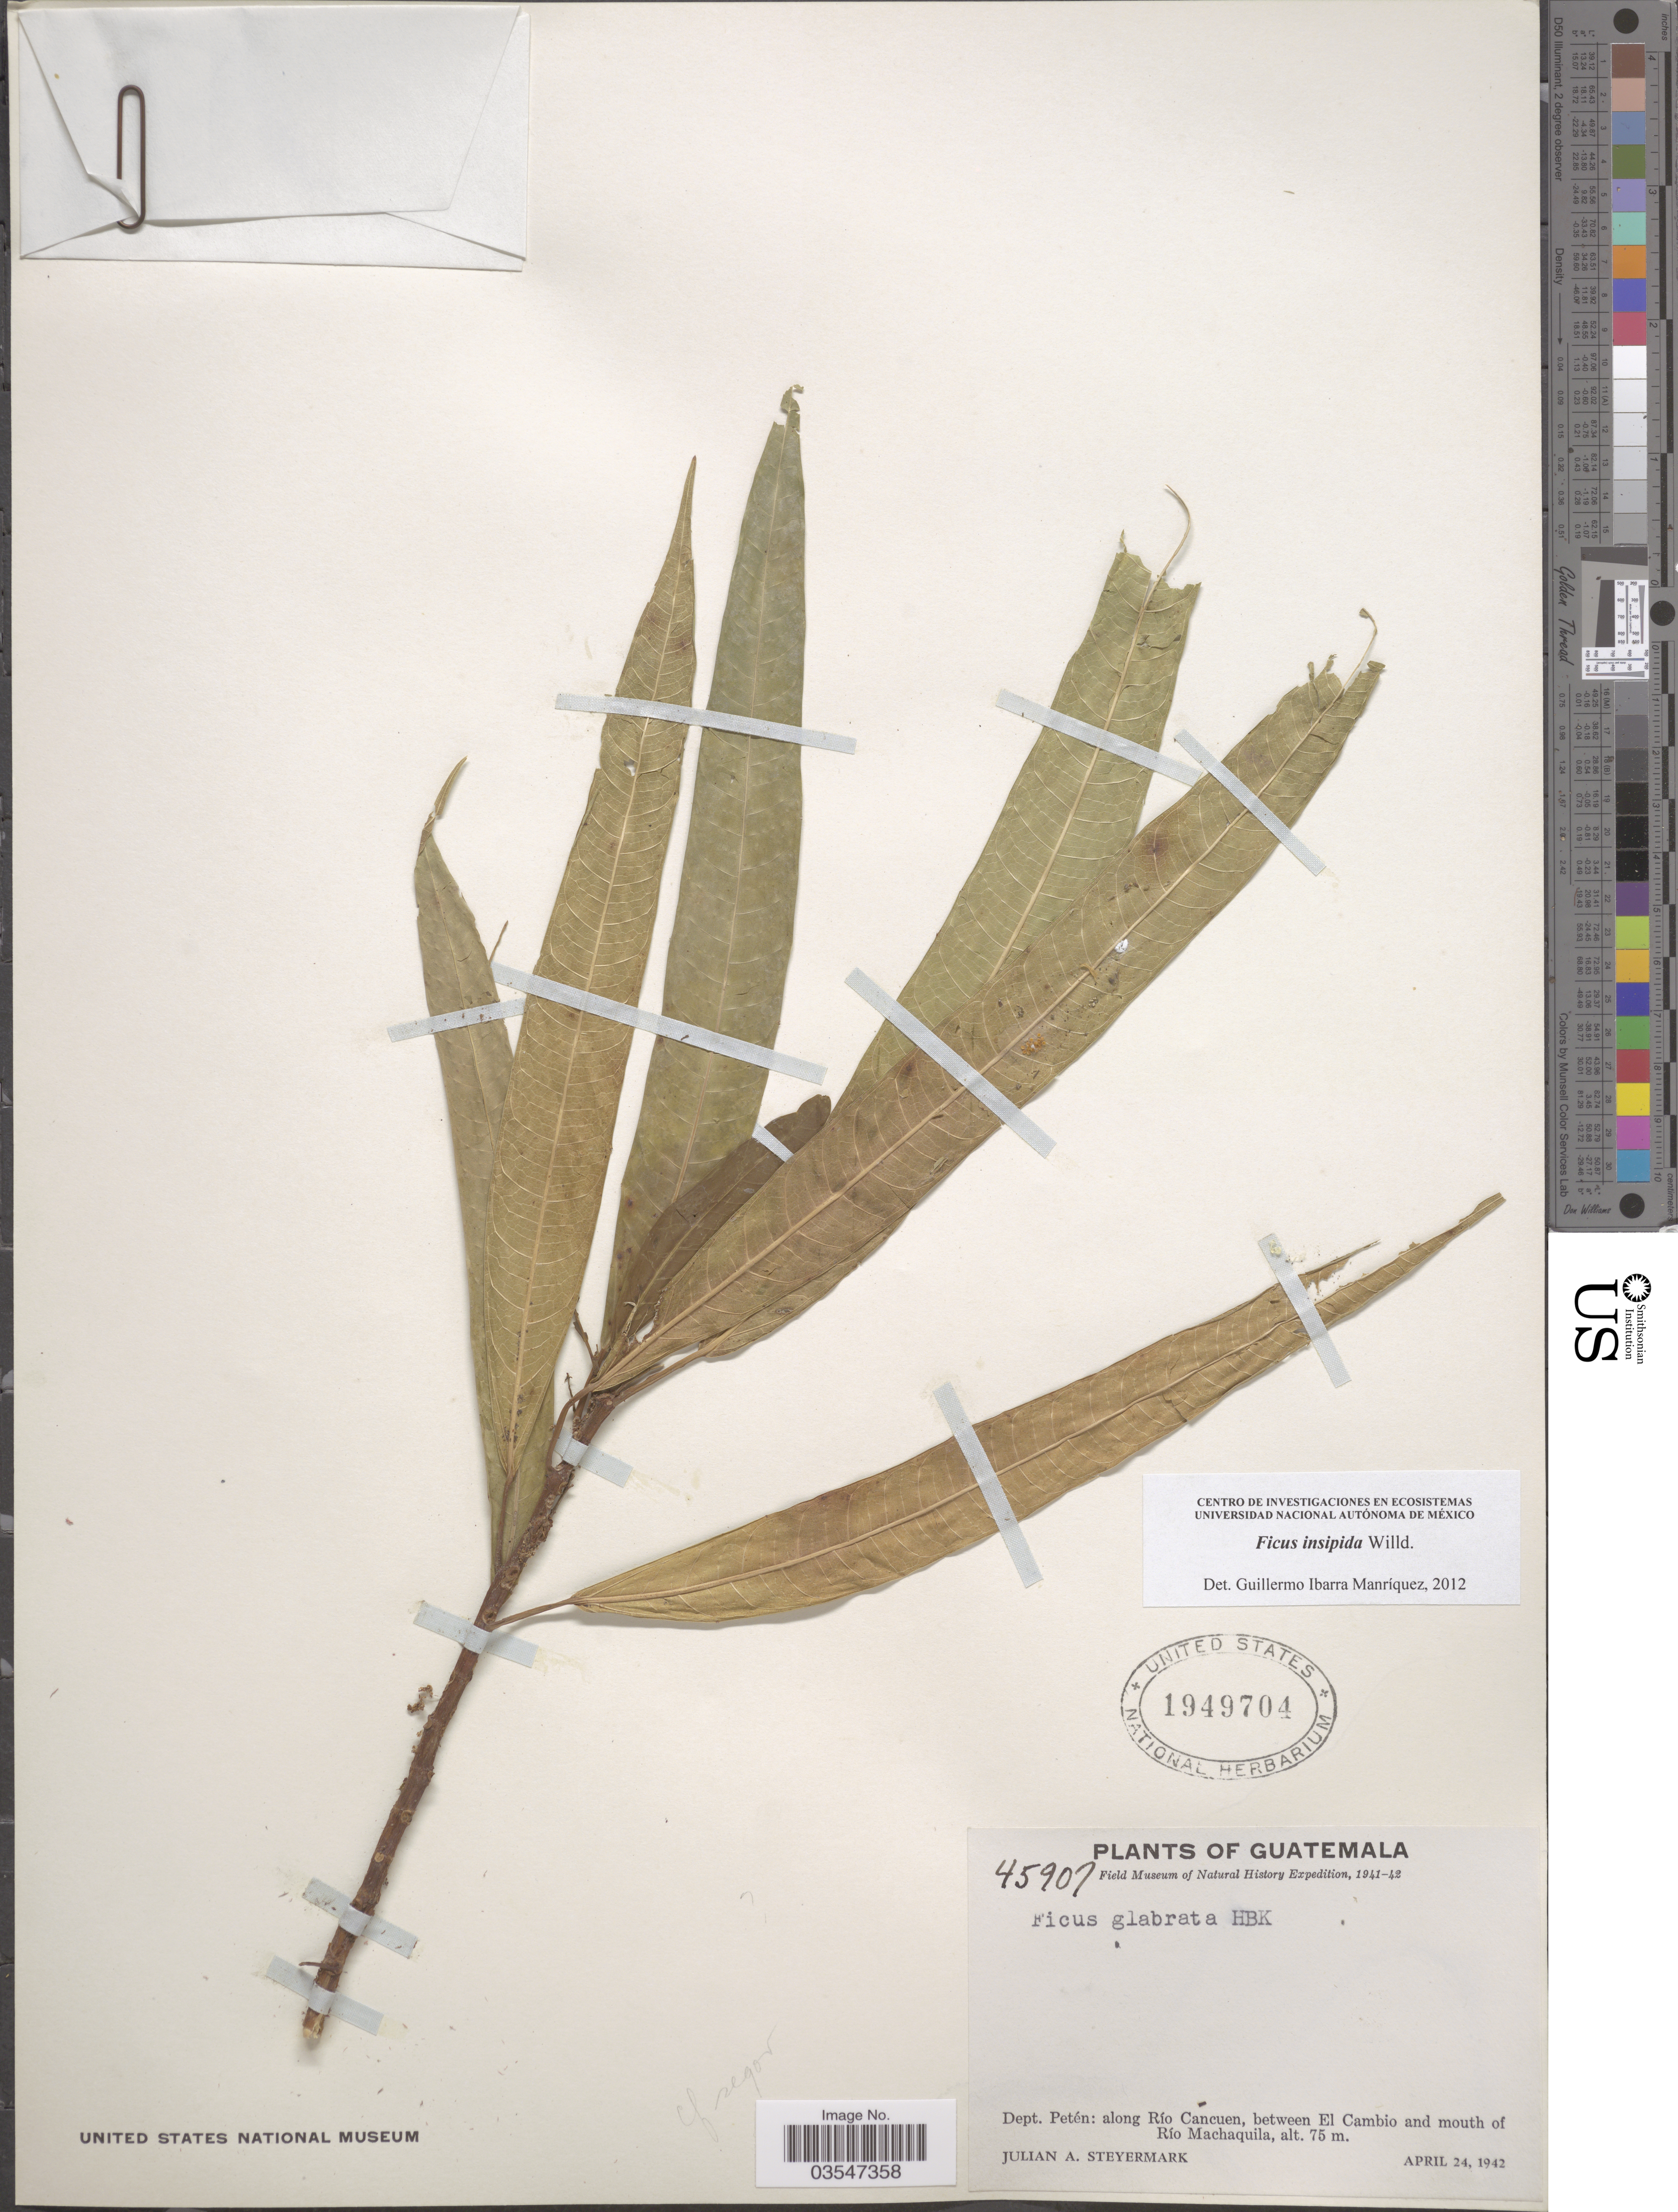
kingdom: Plantae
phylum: Tracheophyta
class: Magnoliopsida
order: Rosales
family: Moraceae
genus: Ficus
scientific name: Ficus insipida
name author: Willd.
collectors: J. Steyermark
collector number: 45907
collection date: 1942-04-24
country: Guatemala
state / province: El Peten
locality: Dept. Petén: along Río Cancuen, between El Cambio and mouth of Río Machaquila.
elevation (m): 75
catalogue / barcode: US 1949704